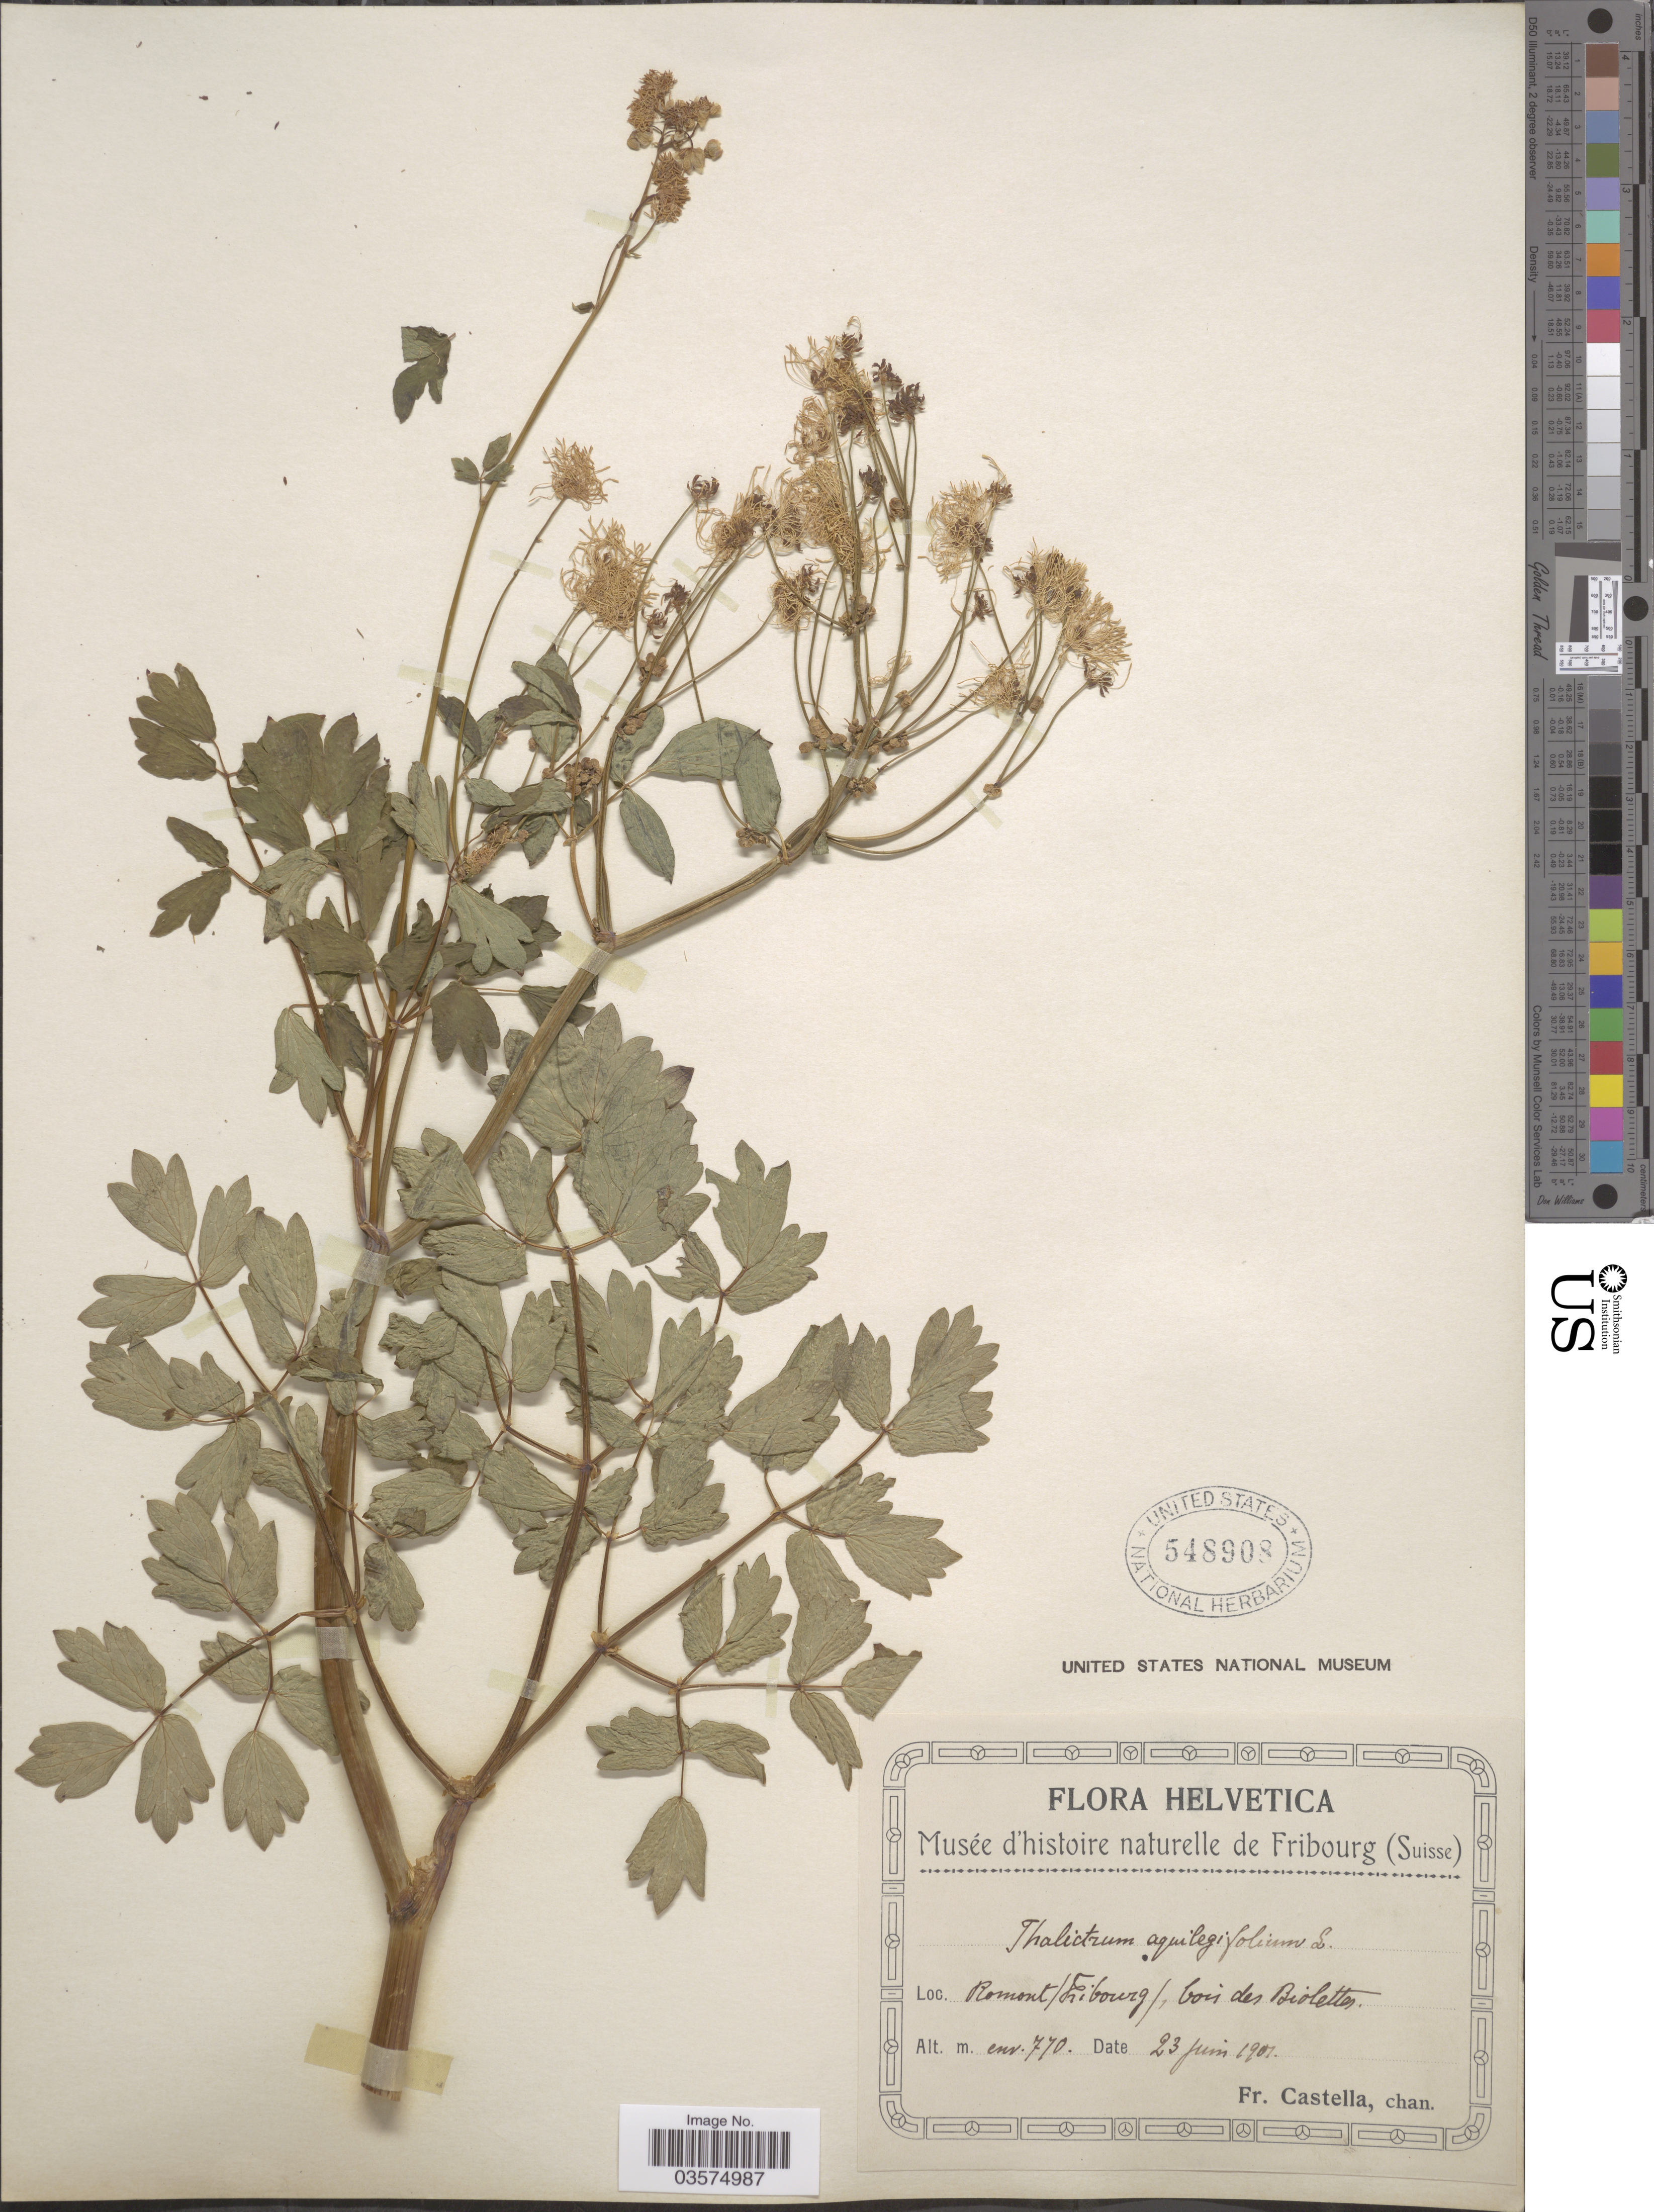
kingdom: Plantae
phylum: Tracheophyta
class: Magnoliopsida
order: Ranunculales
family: Ranunculaceae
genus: Thalictrum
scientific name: Thalictrum aquilegifolium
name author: L.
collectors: Fr. Castella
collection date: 1901-06-23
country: Switzerland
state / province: Fribourg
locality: Helvetica. Romont (Fribourg), bois des Biolettes.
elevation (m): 770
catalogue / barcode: US 548908